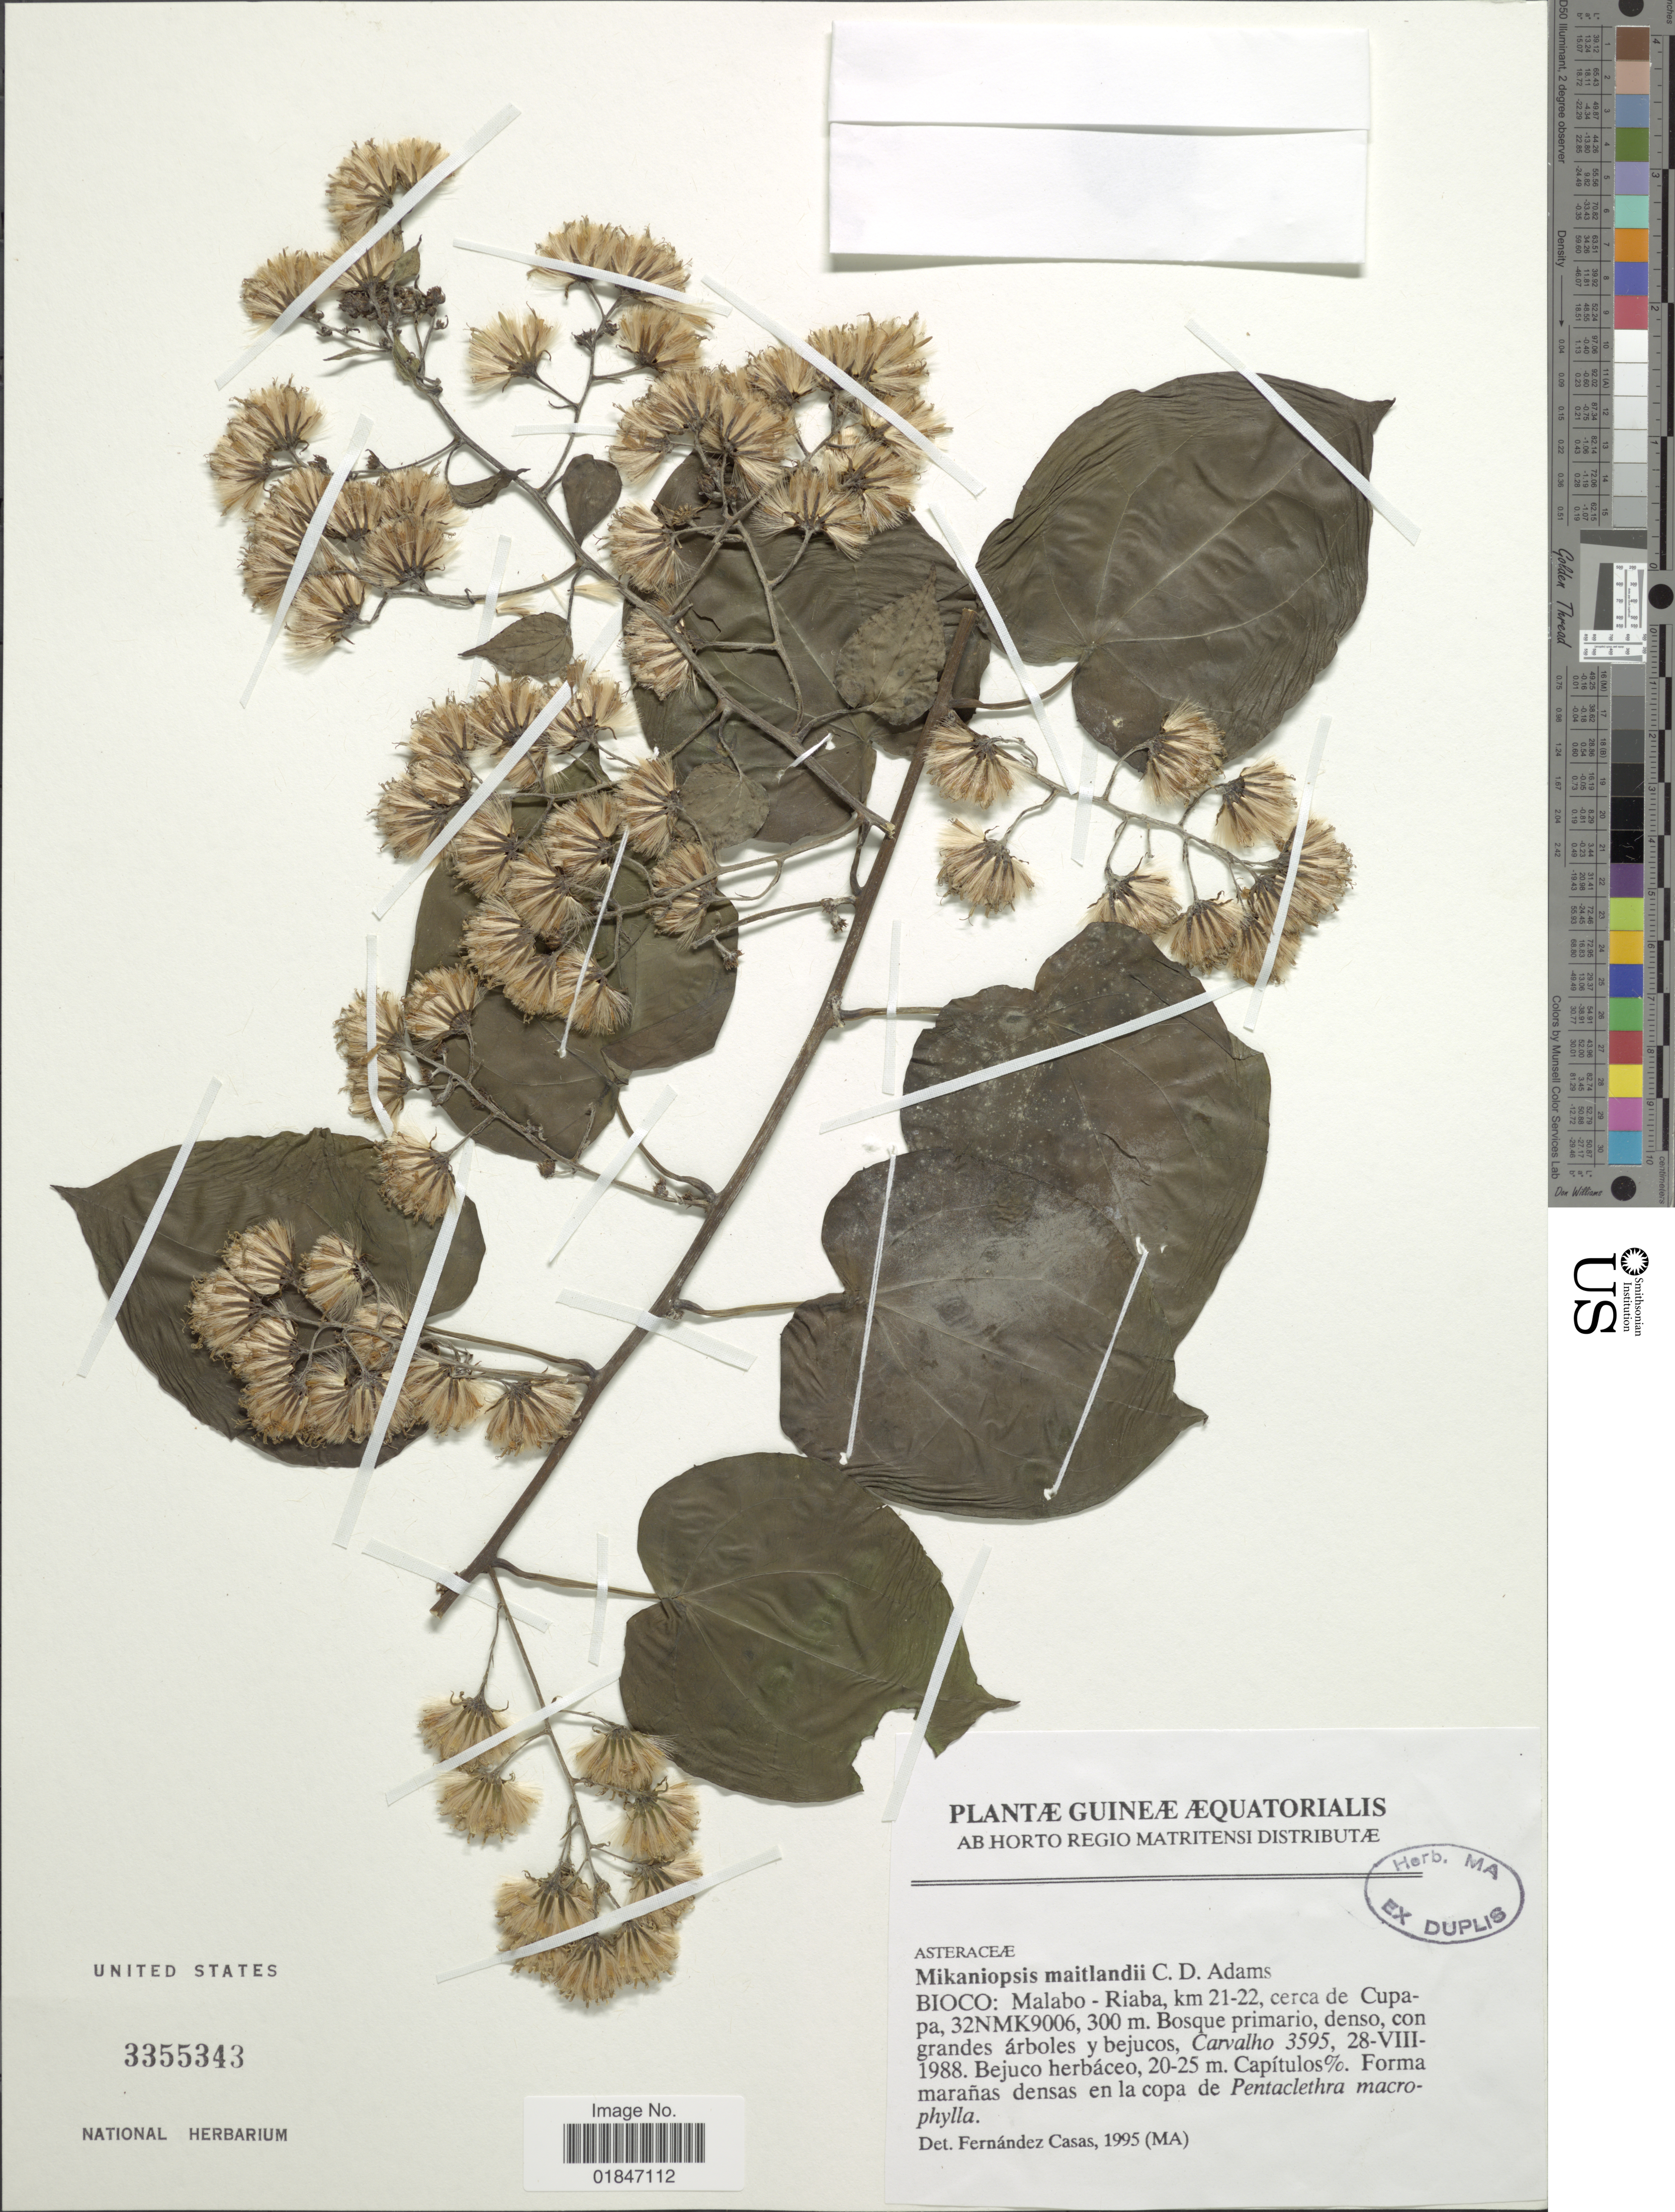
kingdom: Plantae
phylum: Tracheophyta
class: Magnoliopsida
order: Asterales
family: Asteraceae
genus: Mikaniopsis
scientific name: Mikaniopsis maitlandii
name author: C.D. Adams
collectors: Carvalho, --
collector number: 3595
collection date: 1988-08-28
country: Equatorial Guinea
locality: Bioco: Malabo- Riaba, km 21-22, cerca de Cupapa, 32NMK9006.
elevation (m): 300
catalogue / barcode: US 3355343